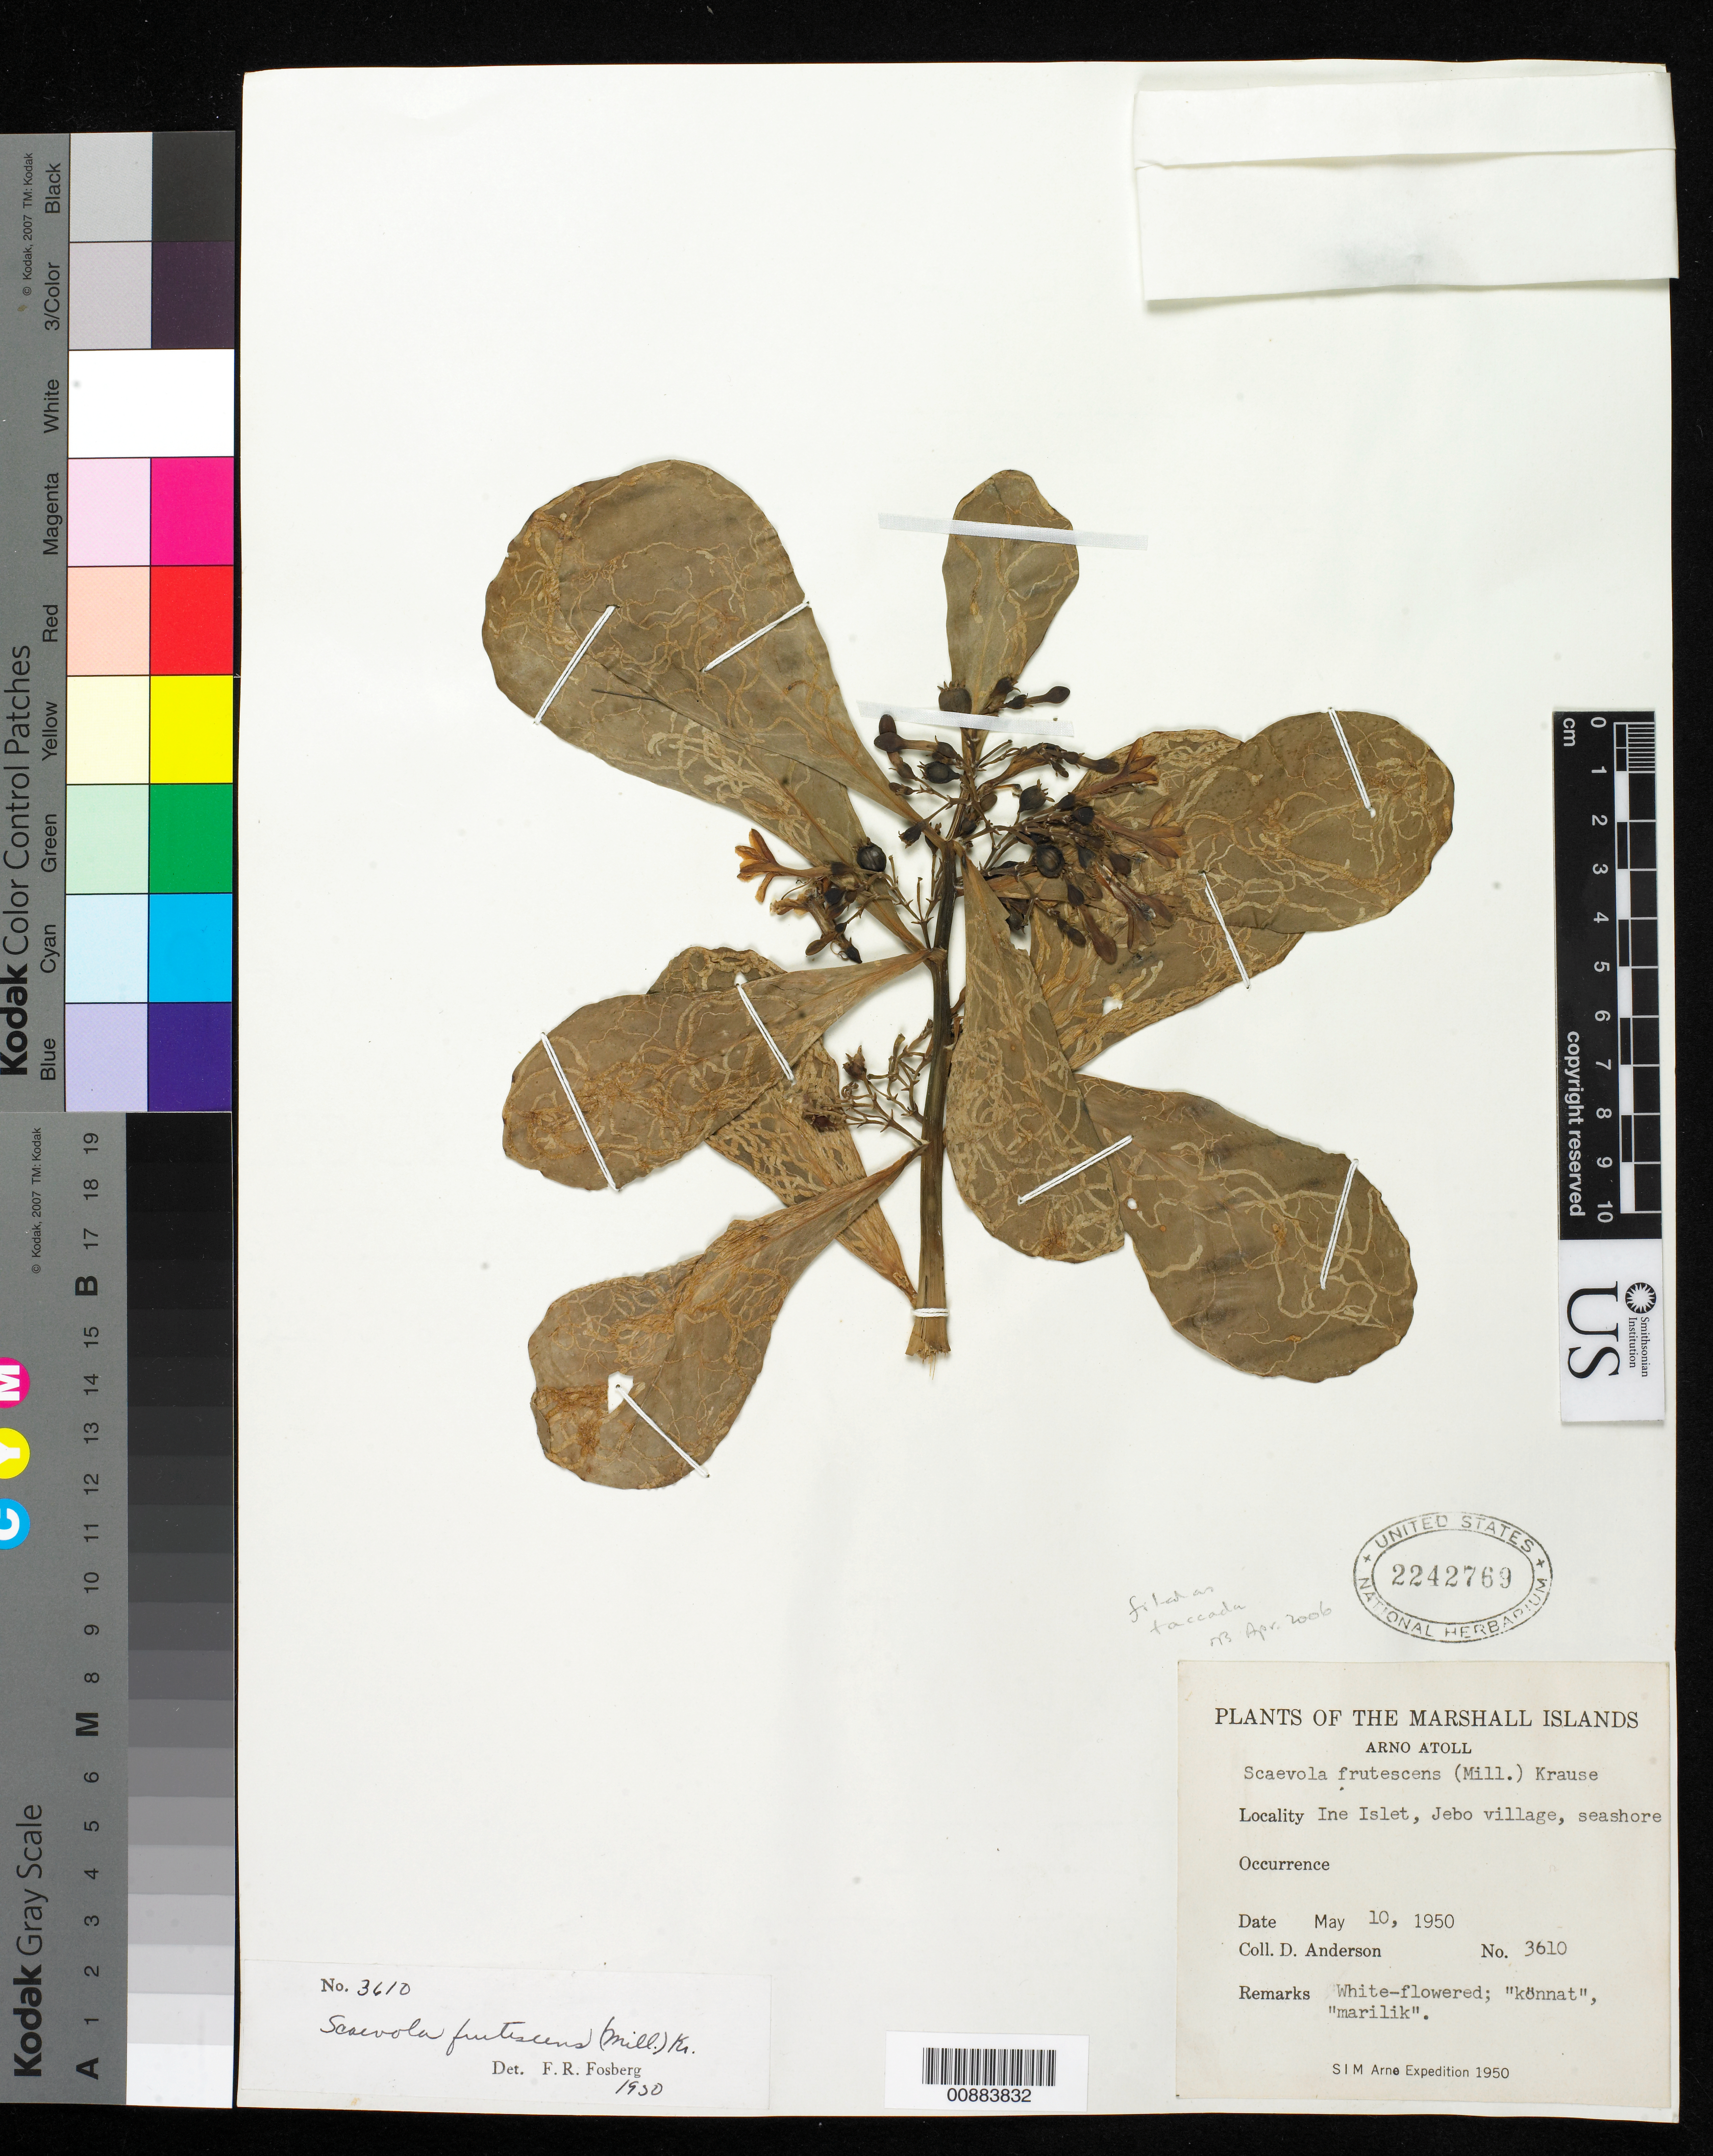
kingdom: Plantae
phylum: Tracheophyta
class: Magnoliopsida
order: Asterales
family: Goodeniaceae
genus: Scaevola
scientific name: Scaevola taccada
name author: (Gaertn.) Roxb.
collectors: D. Anderson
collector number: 3610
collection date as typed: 10 May 1950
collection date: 1950-05-10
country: Marshall Islands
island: Arno Atoll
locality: Ine Islet, Jebo village.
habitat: Seashore.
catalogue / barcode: US 2242769